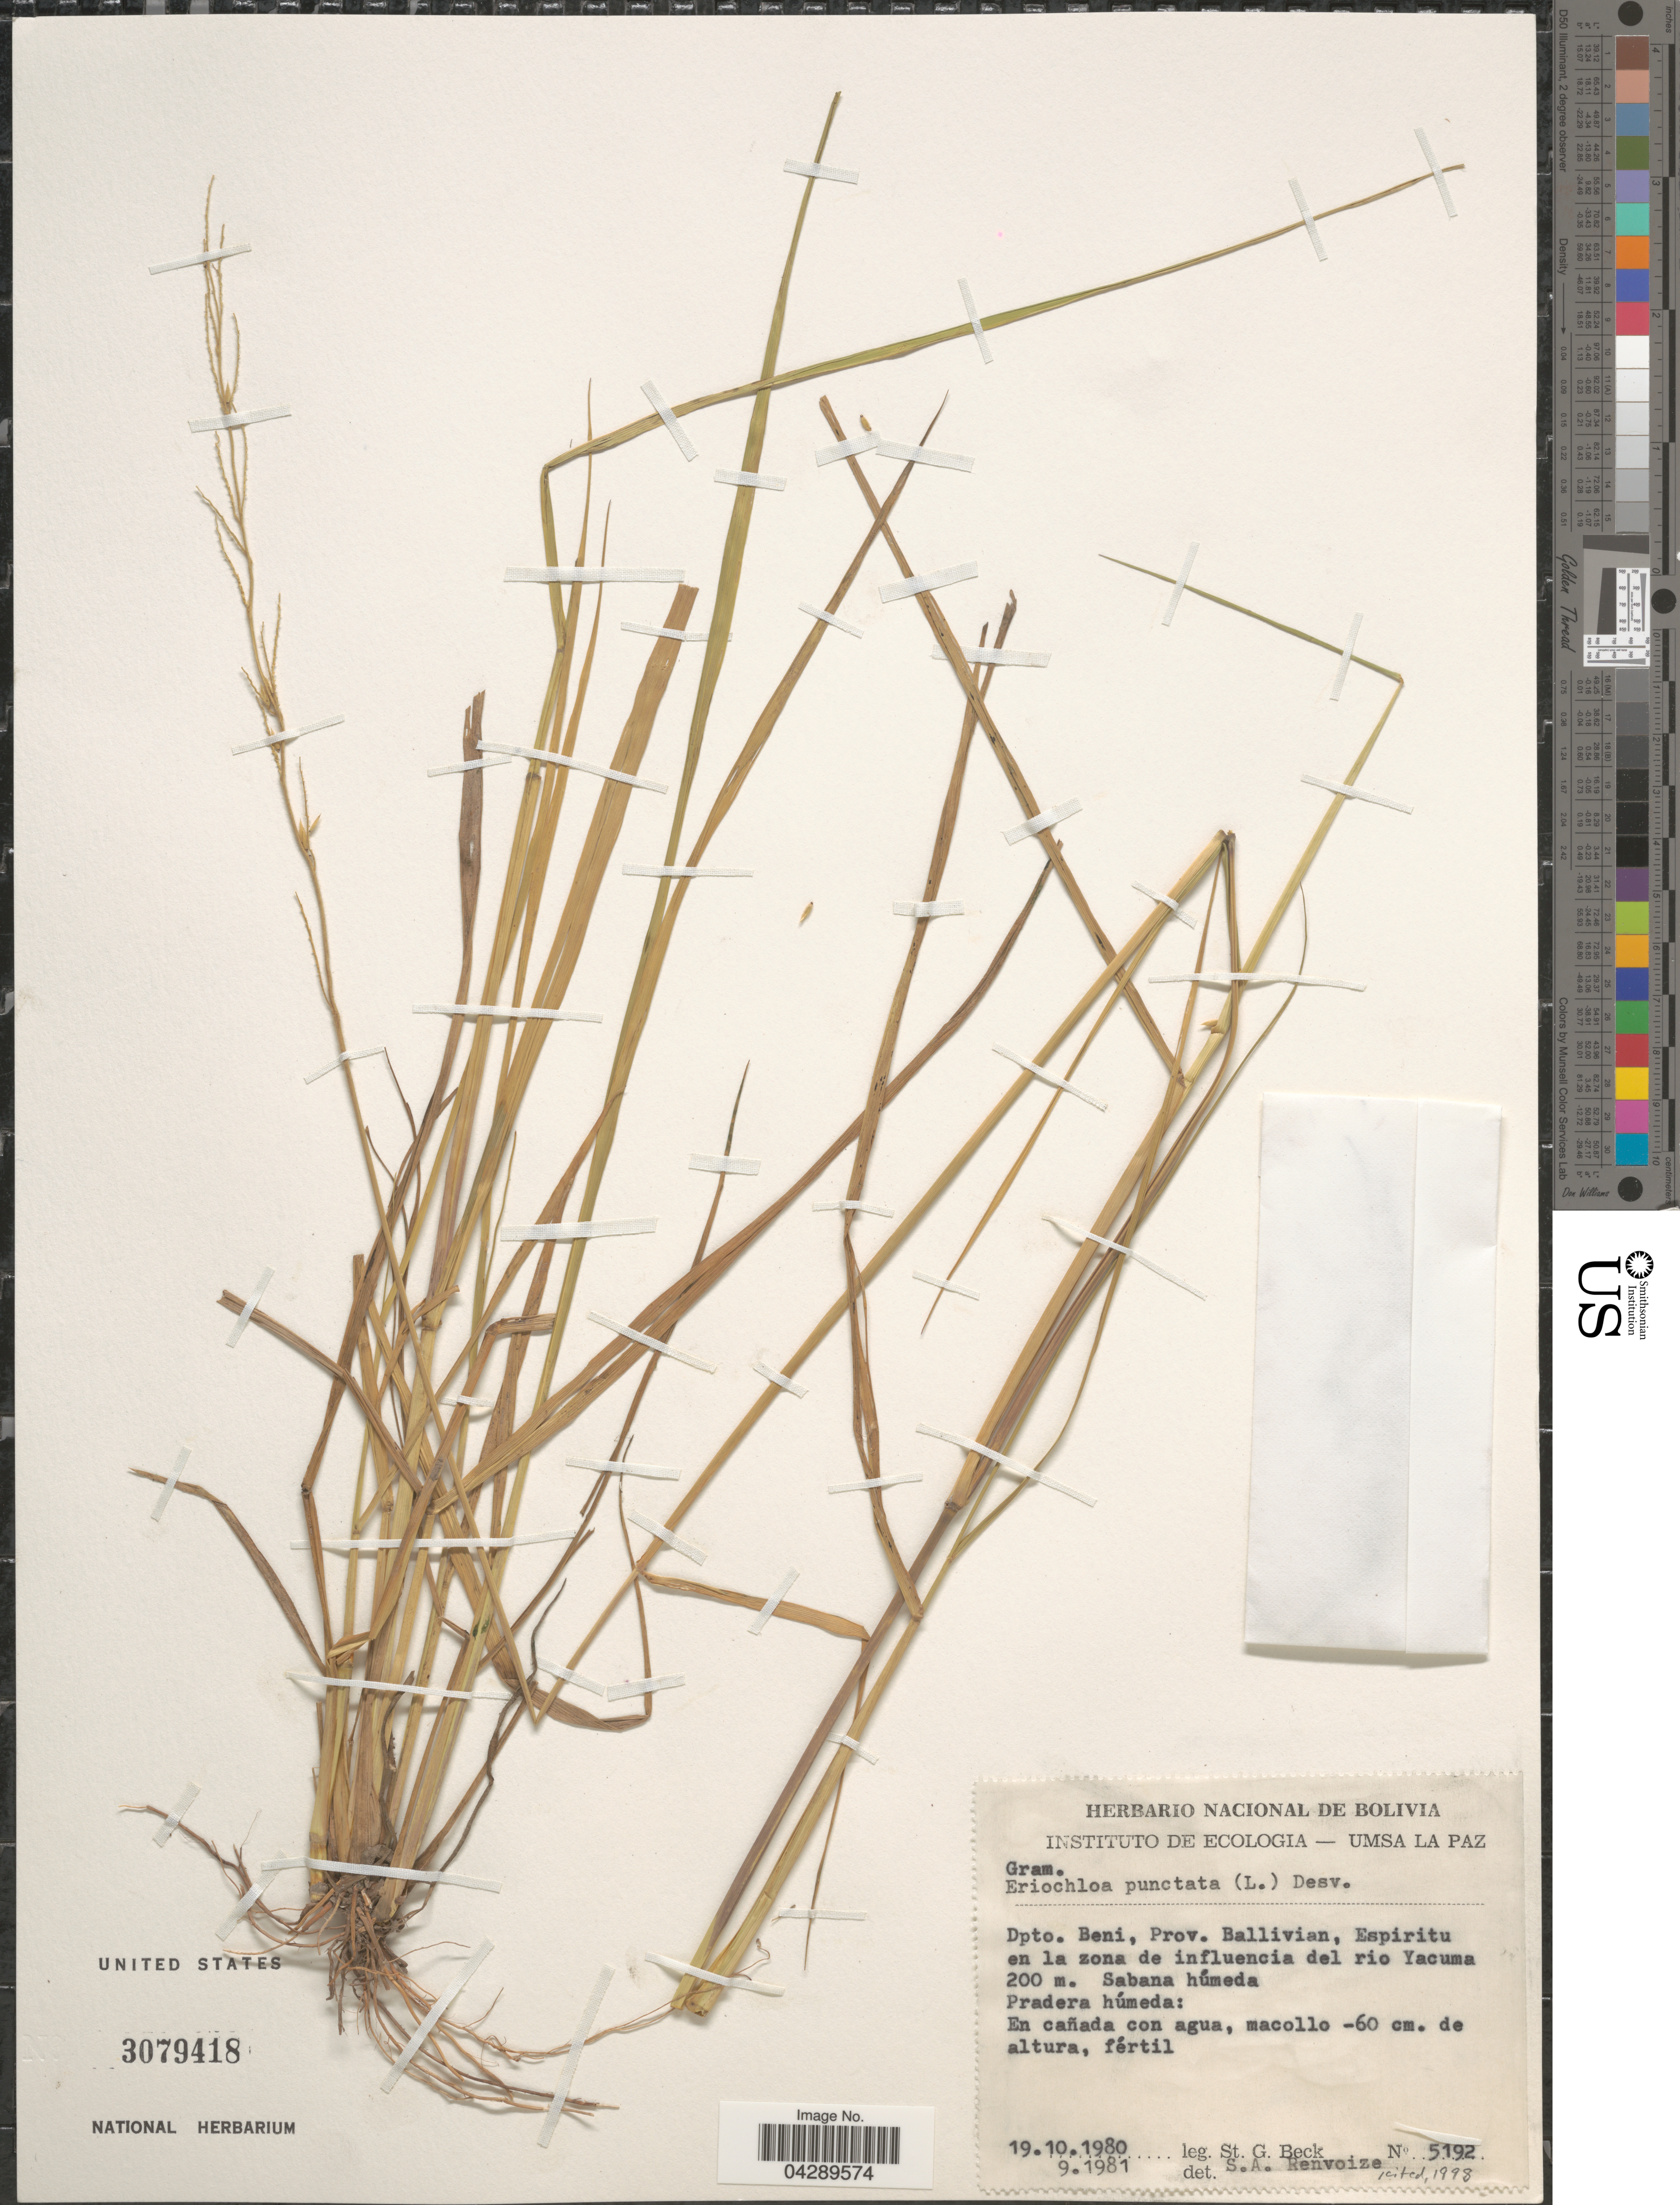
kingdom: Plantae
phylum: Tracheophyta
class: Liliopsida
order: Poales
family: Poaceae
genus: Eriochloa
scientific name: Eriochloa punctata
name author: (L.) Desv. ex Ham.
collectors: S. G. Beck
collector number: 5192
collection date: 1980-10-19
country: Bolivia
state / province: Beni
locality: Dpto. Beni, Prov. Ballivian, Espiritu en la zona de influencia del rio Yacuma.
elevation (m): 200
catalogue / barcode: US 3079418